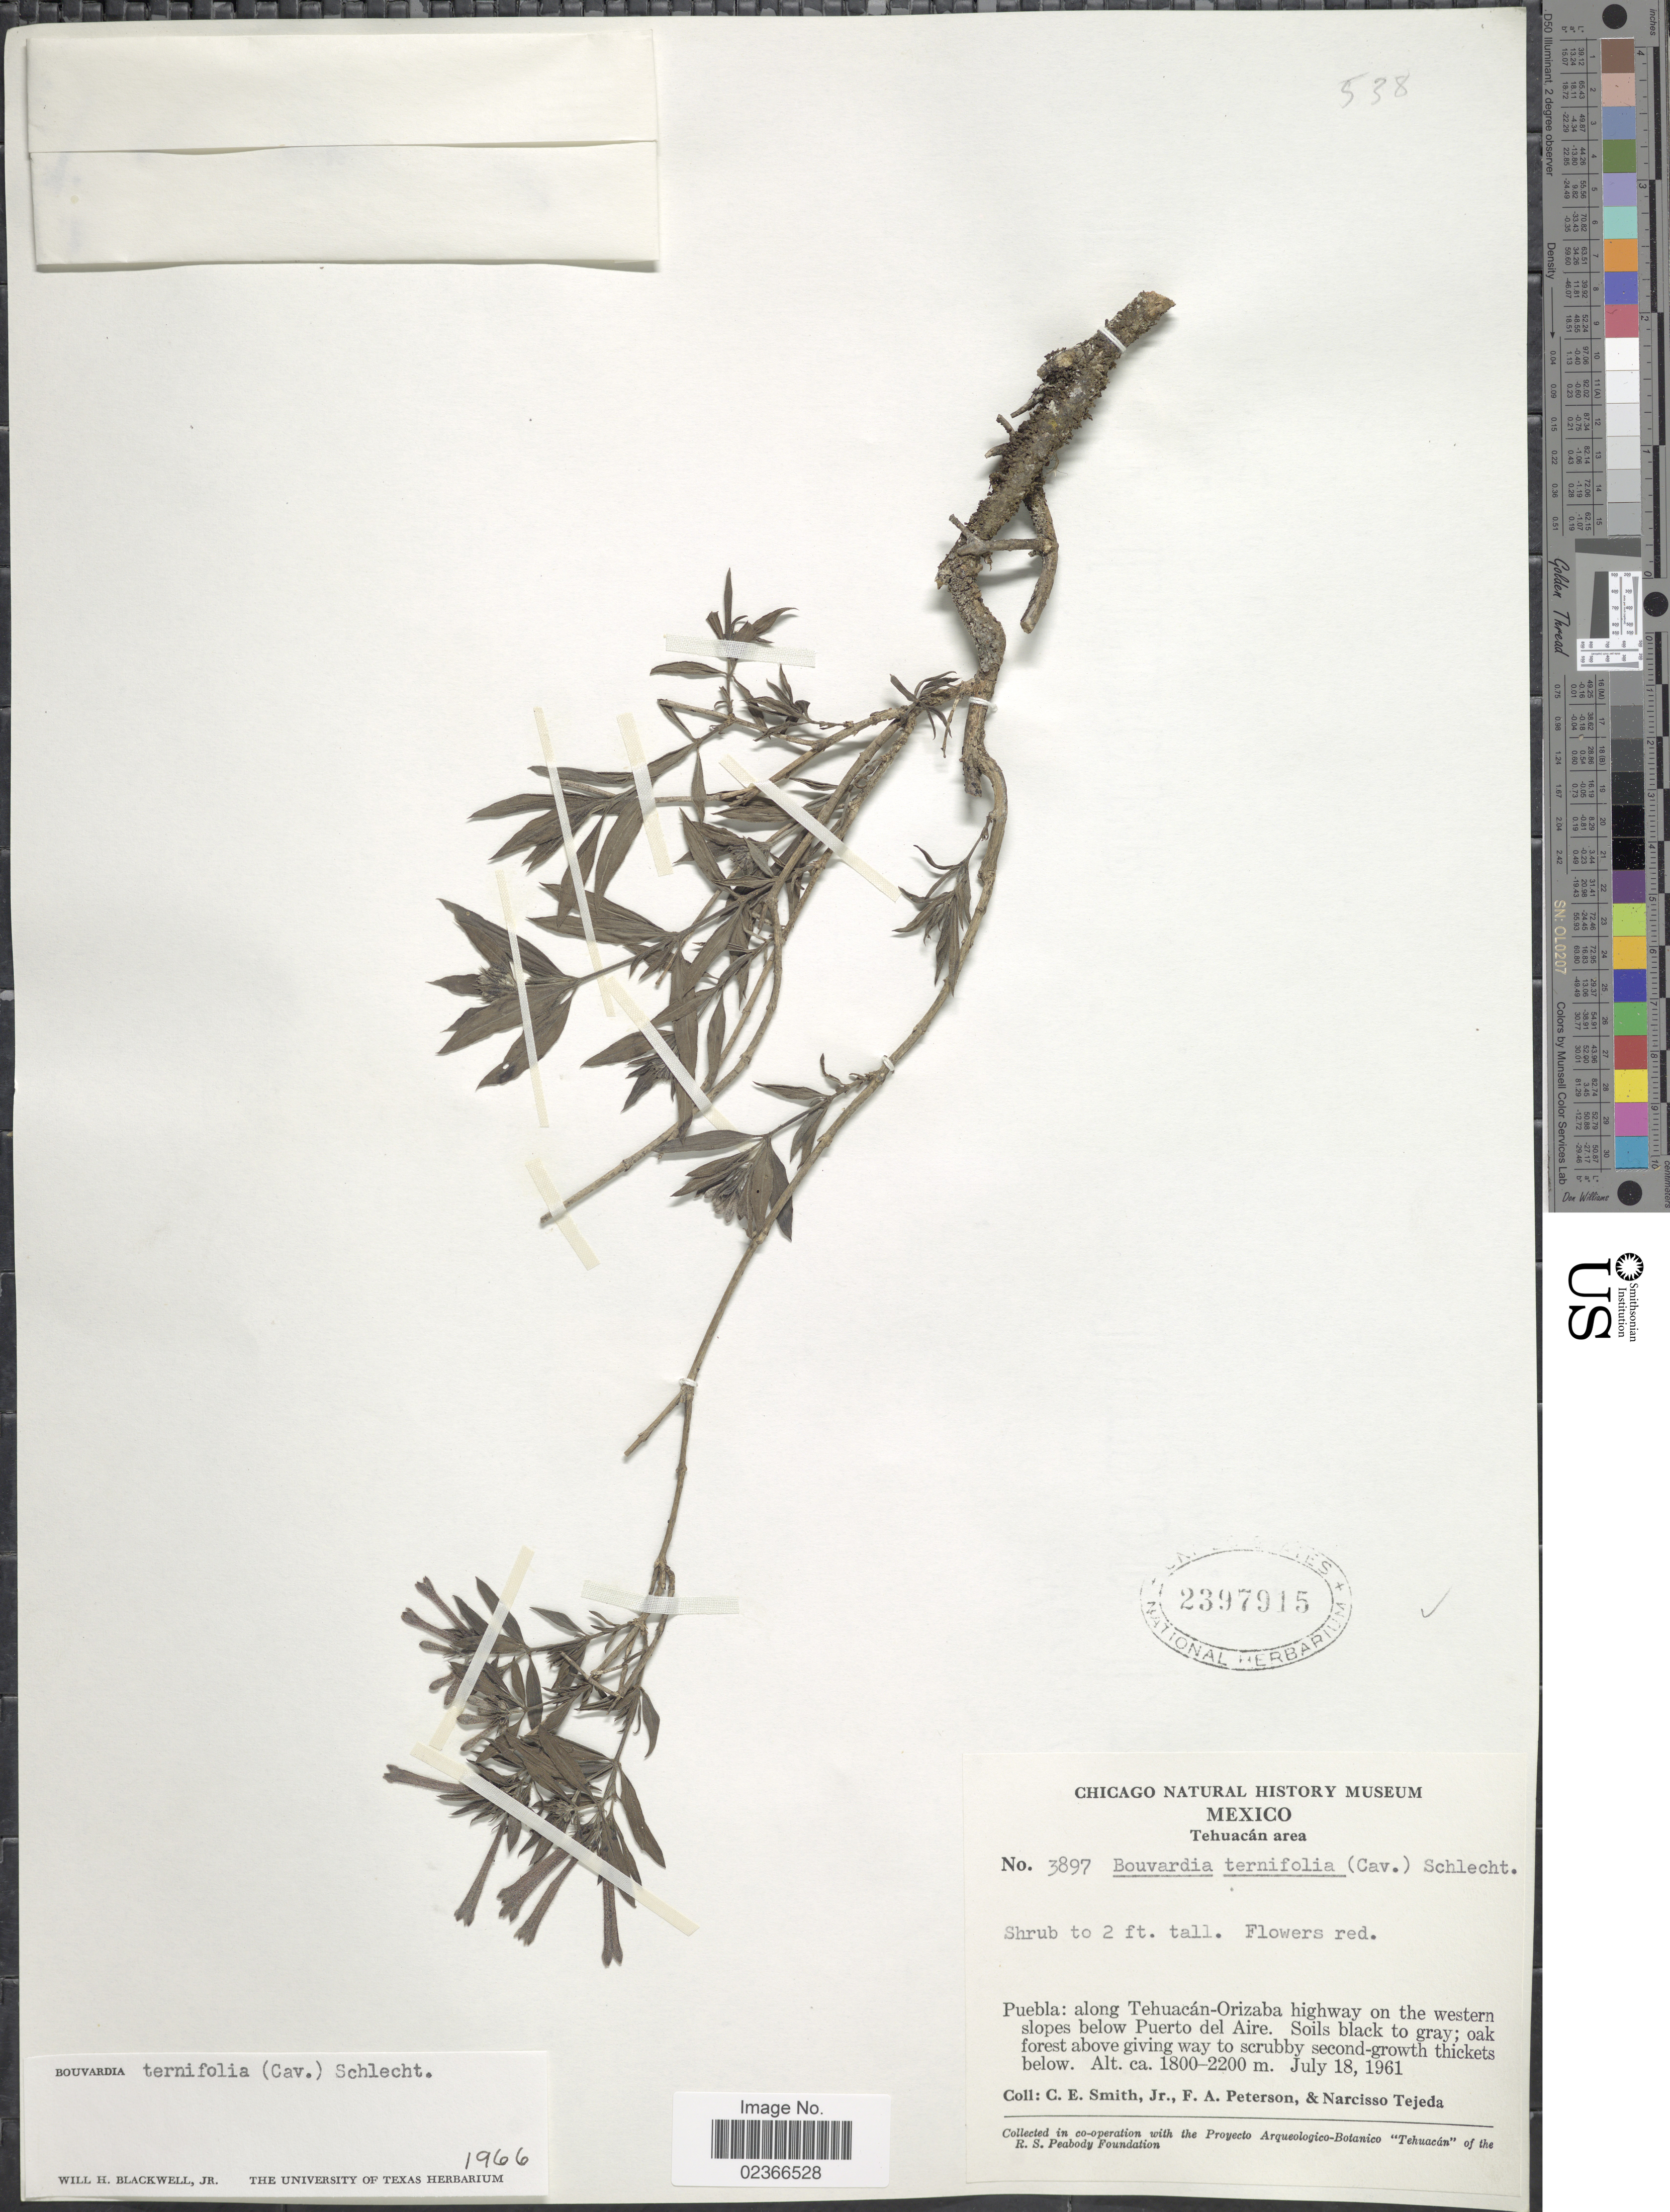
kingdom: Plantae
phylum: Tracheophyta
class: Magnoliopsida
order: Gentianales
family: Rubiaceae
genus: Bouvardia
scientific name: Bouvardia ternifolia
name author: (Cav.) Schltdl.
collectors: C. E. Smith Jr., F. A. Peterson & N. Tejeda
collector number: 3897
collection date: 1961-07-17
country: Mexico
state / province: Puebla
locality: Tehuacan area, along Tehuacan-Orizaba highway on the western slopes below Puerto del Aire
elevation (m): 1800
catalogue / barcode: US 2397915